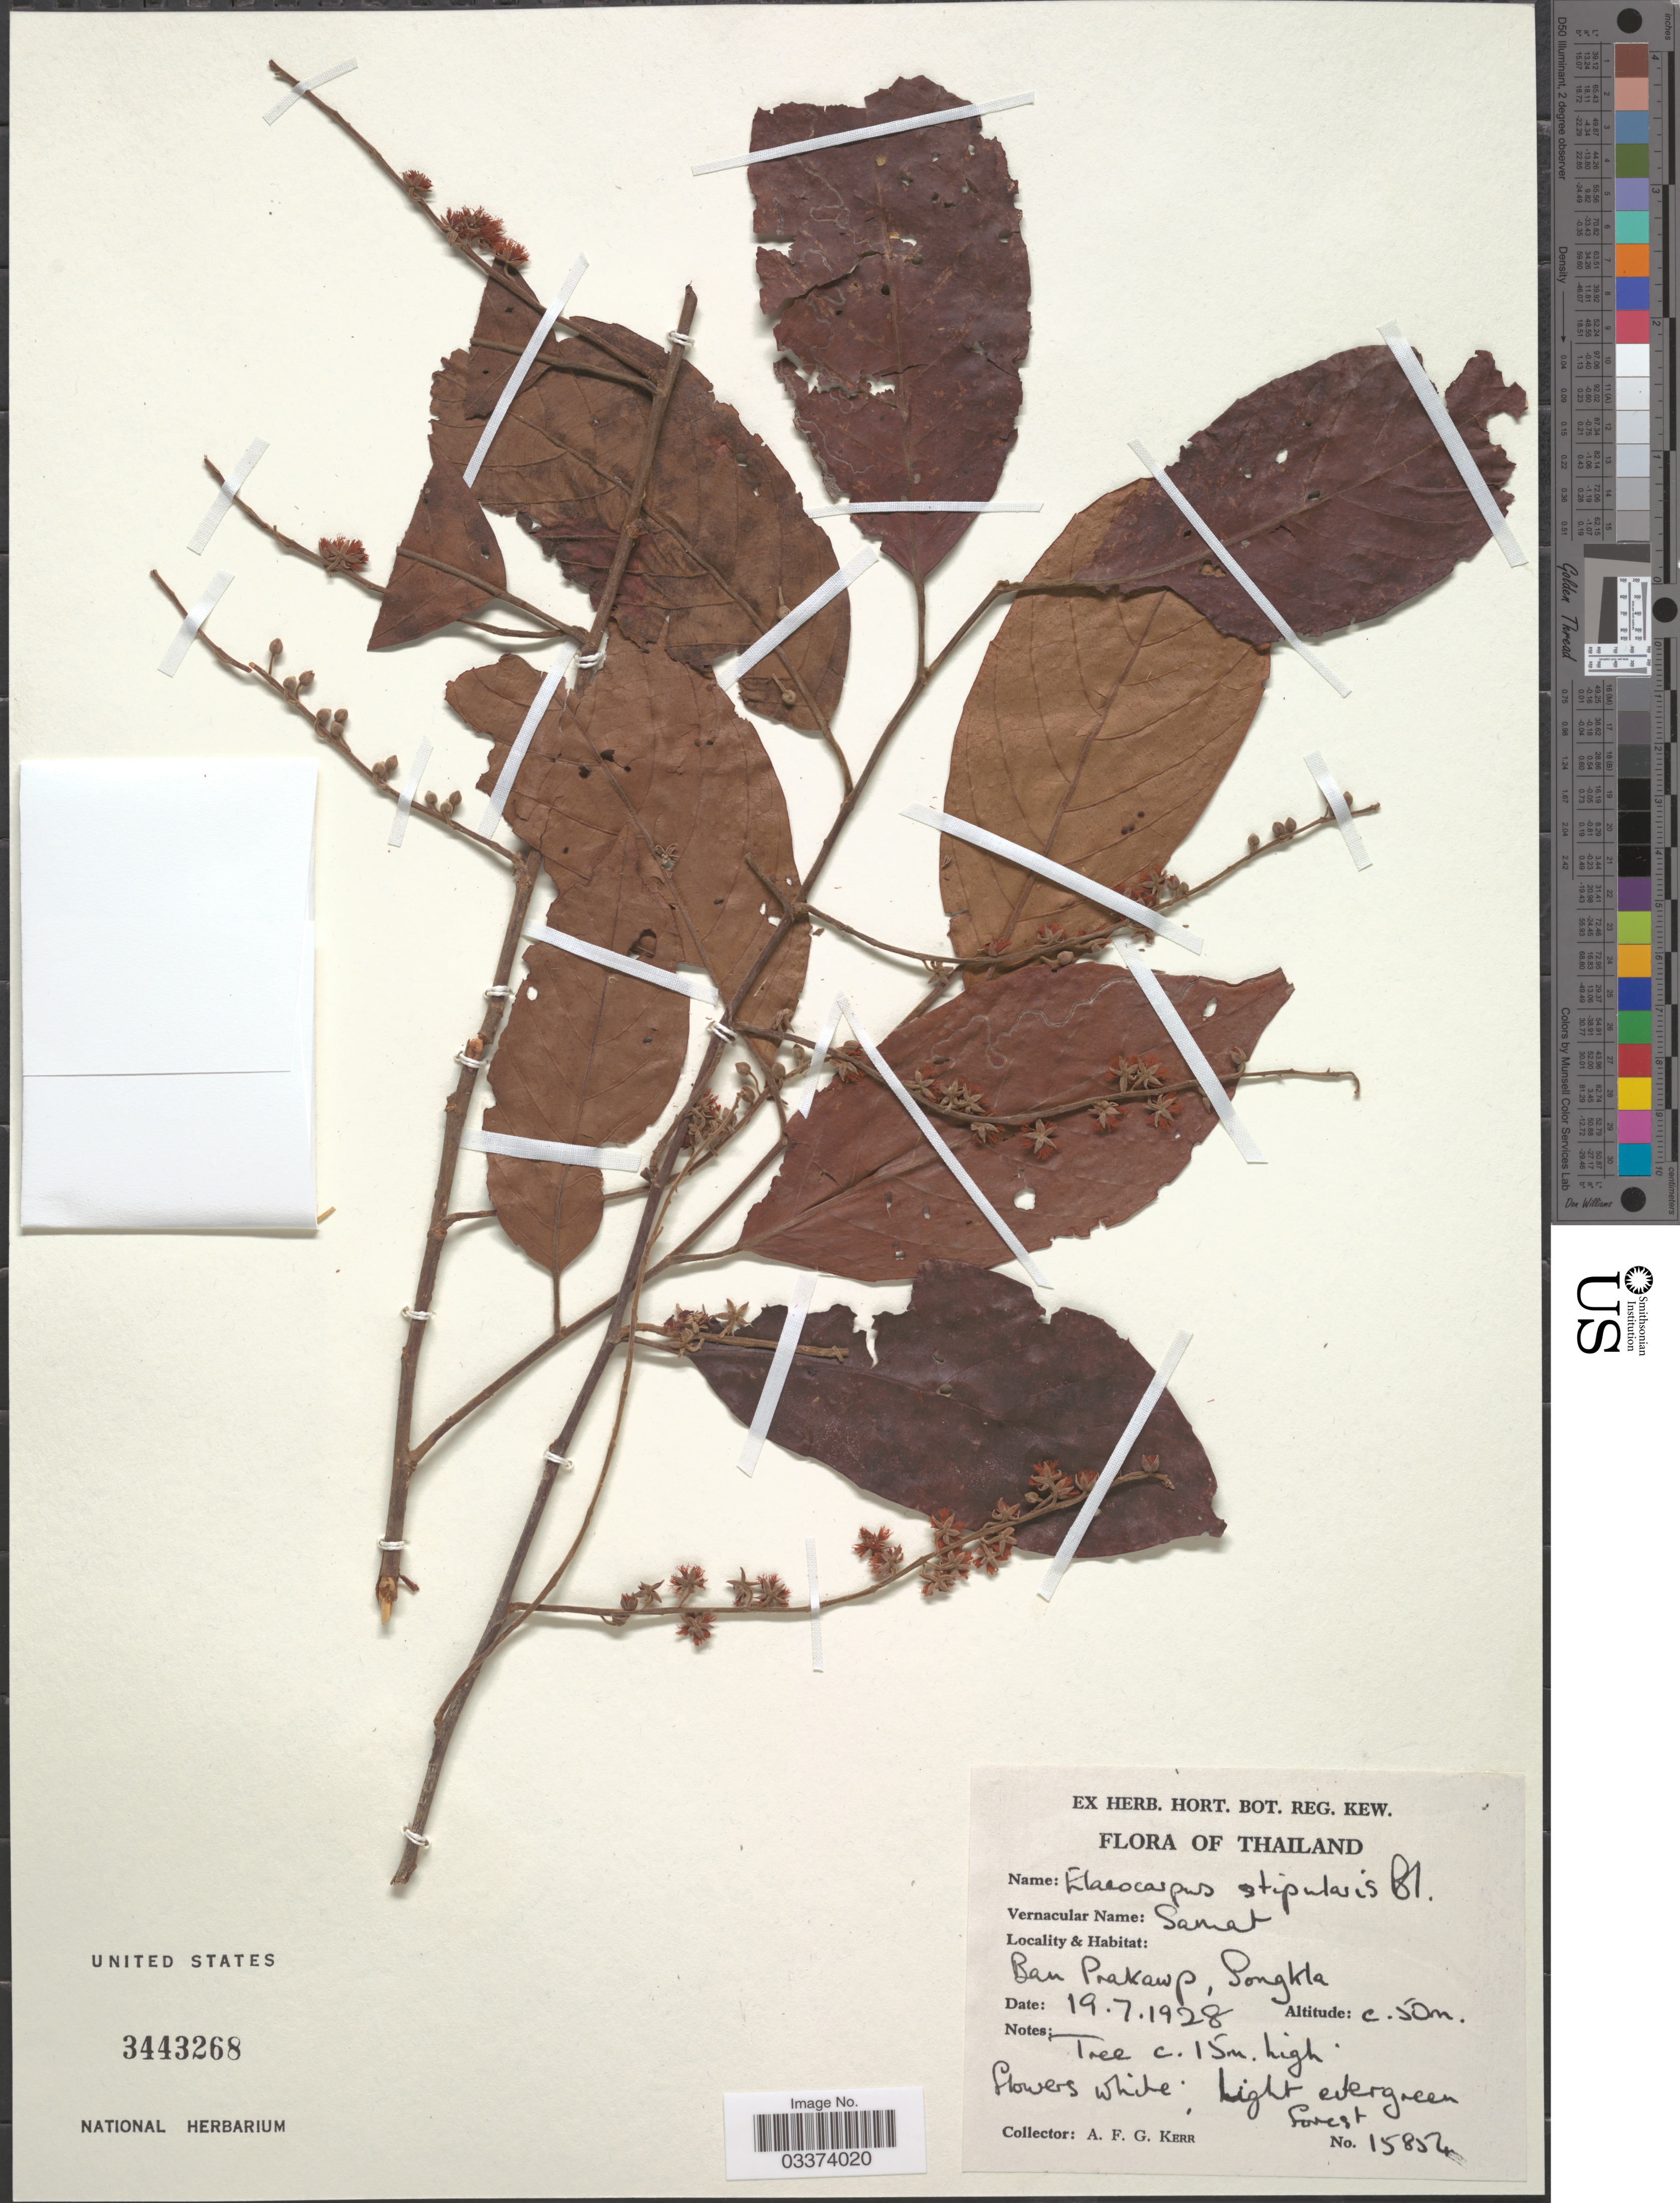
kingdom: Plantae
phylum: Tracheophyta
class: Magnoliopsida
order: Oxalidales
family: Elaeocarpaceae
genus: Elaeocarpus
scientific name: Elaeocarpus stipularis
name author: Blume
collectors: A. F. G. Kerr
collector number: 15854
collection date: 1928-07-19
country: Thailand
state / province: Songkhla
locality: Ban Prakawp, Songkla.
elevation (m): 50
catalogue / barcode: US 3443268